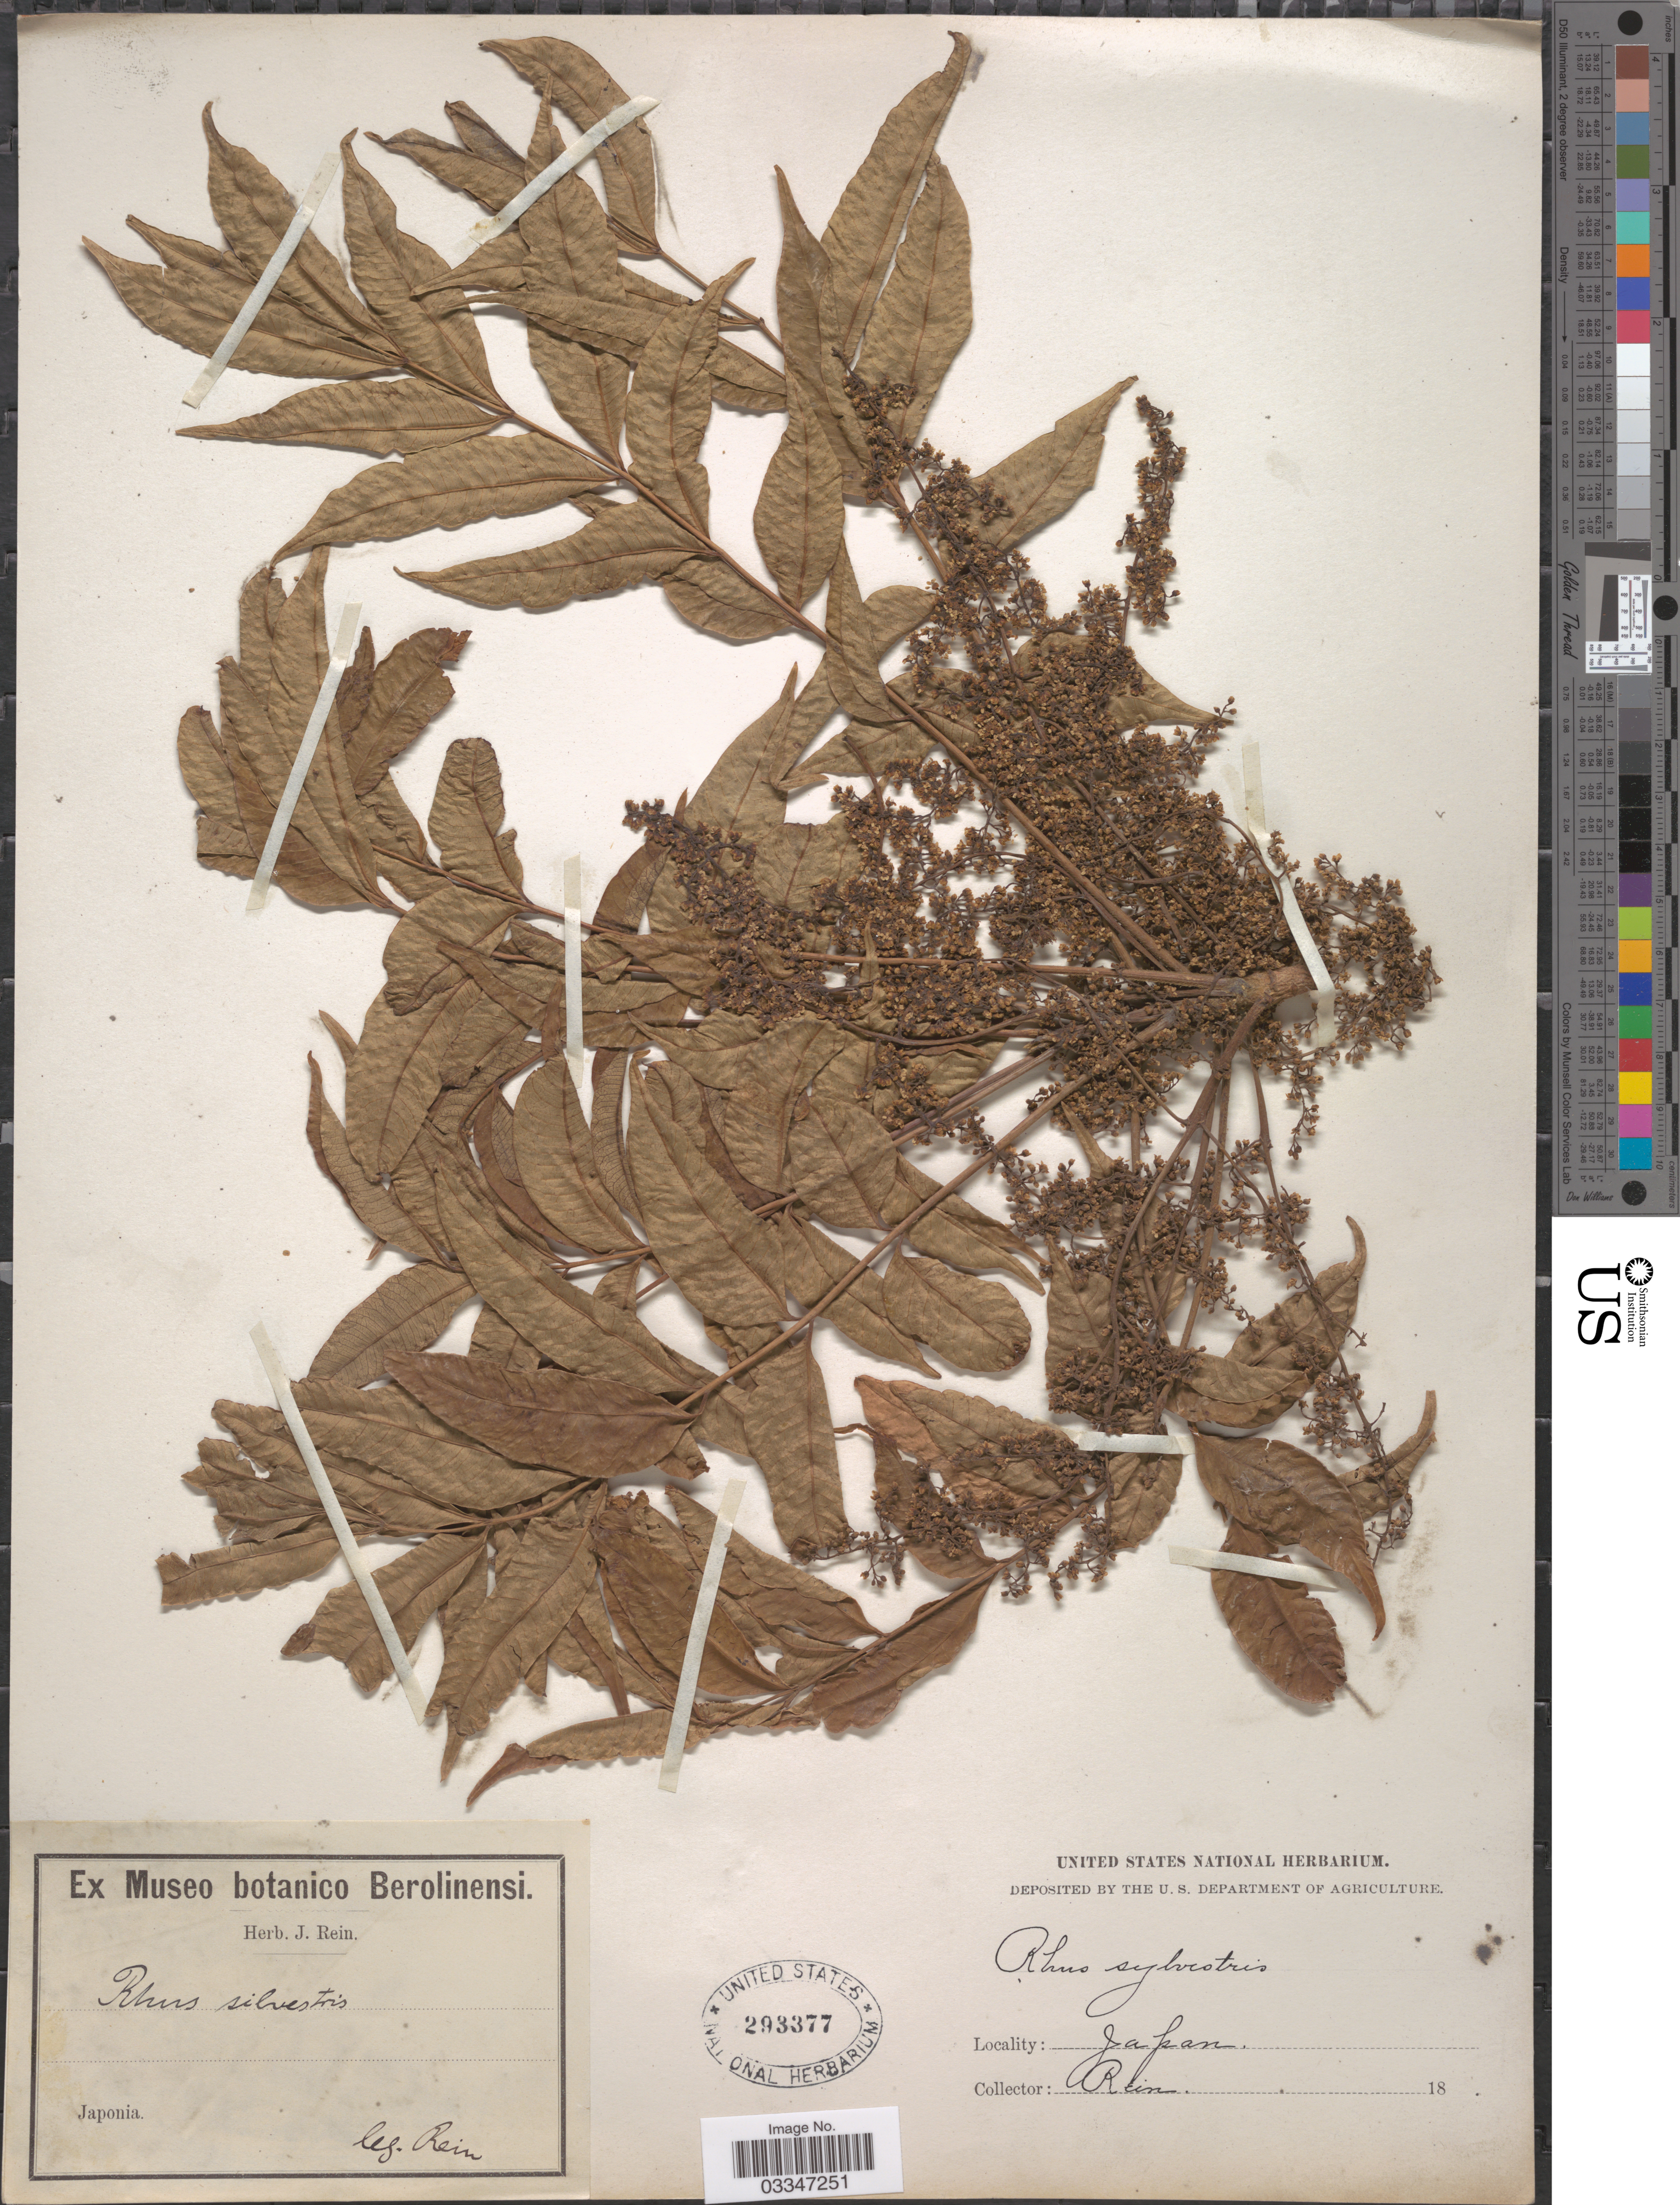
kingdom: Plantae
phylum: Tracheophyta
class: Magnoliopsida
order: Sapindales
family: Anacardiaceae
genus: Rhus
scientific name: Rhus sylvestris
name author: Siebold & Zucc.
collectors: J. Rein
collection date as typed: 18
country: Japan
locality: Japonia.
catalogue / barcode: US 293377